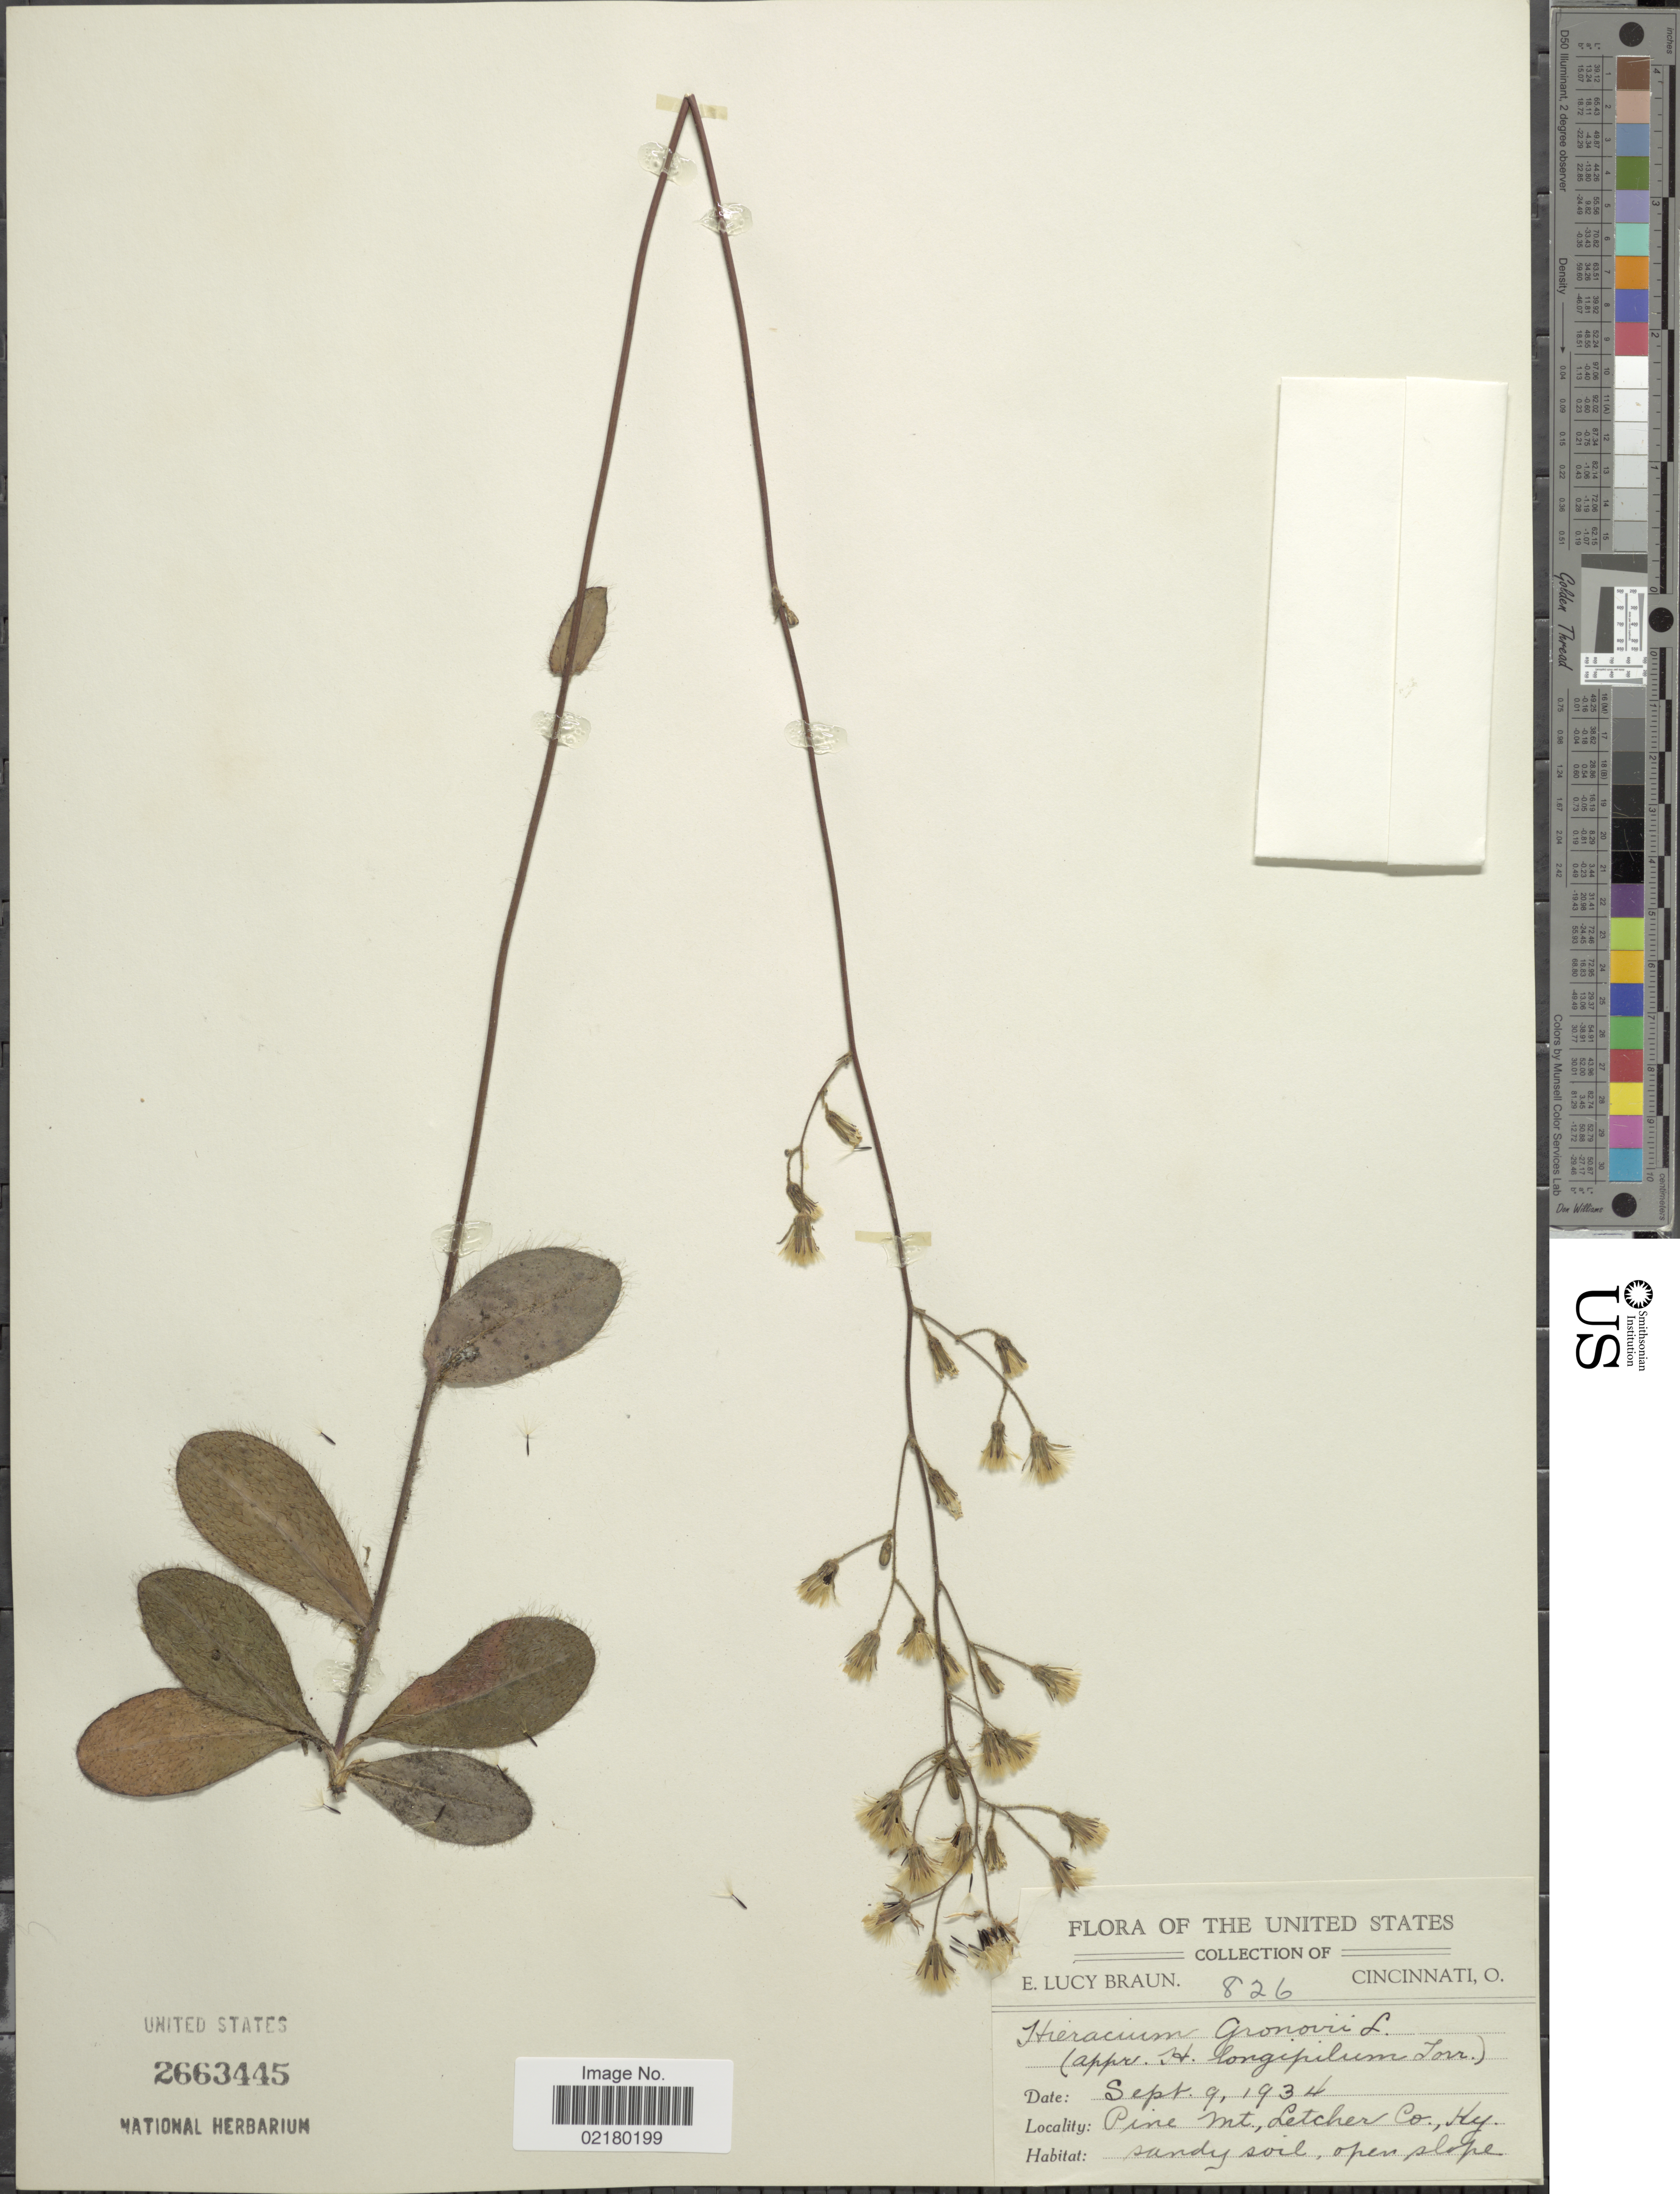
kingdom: Plantae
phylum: Tracheophyta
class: Magnoliopsida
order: Asterales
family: Asteraceae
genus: Hieracium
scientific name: Hieracium gronovii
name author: L.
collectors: E. L. Braun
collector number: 826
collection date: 1934-09-09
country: United States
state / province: Kentucky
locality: Pine Mt, Lethcer Co, sandy soil, open slope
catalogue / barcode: US 2663445